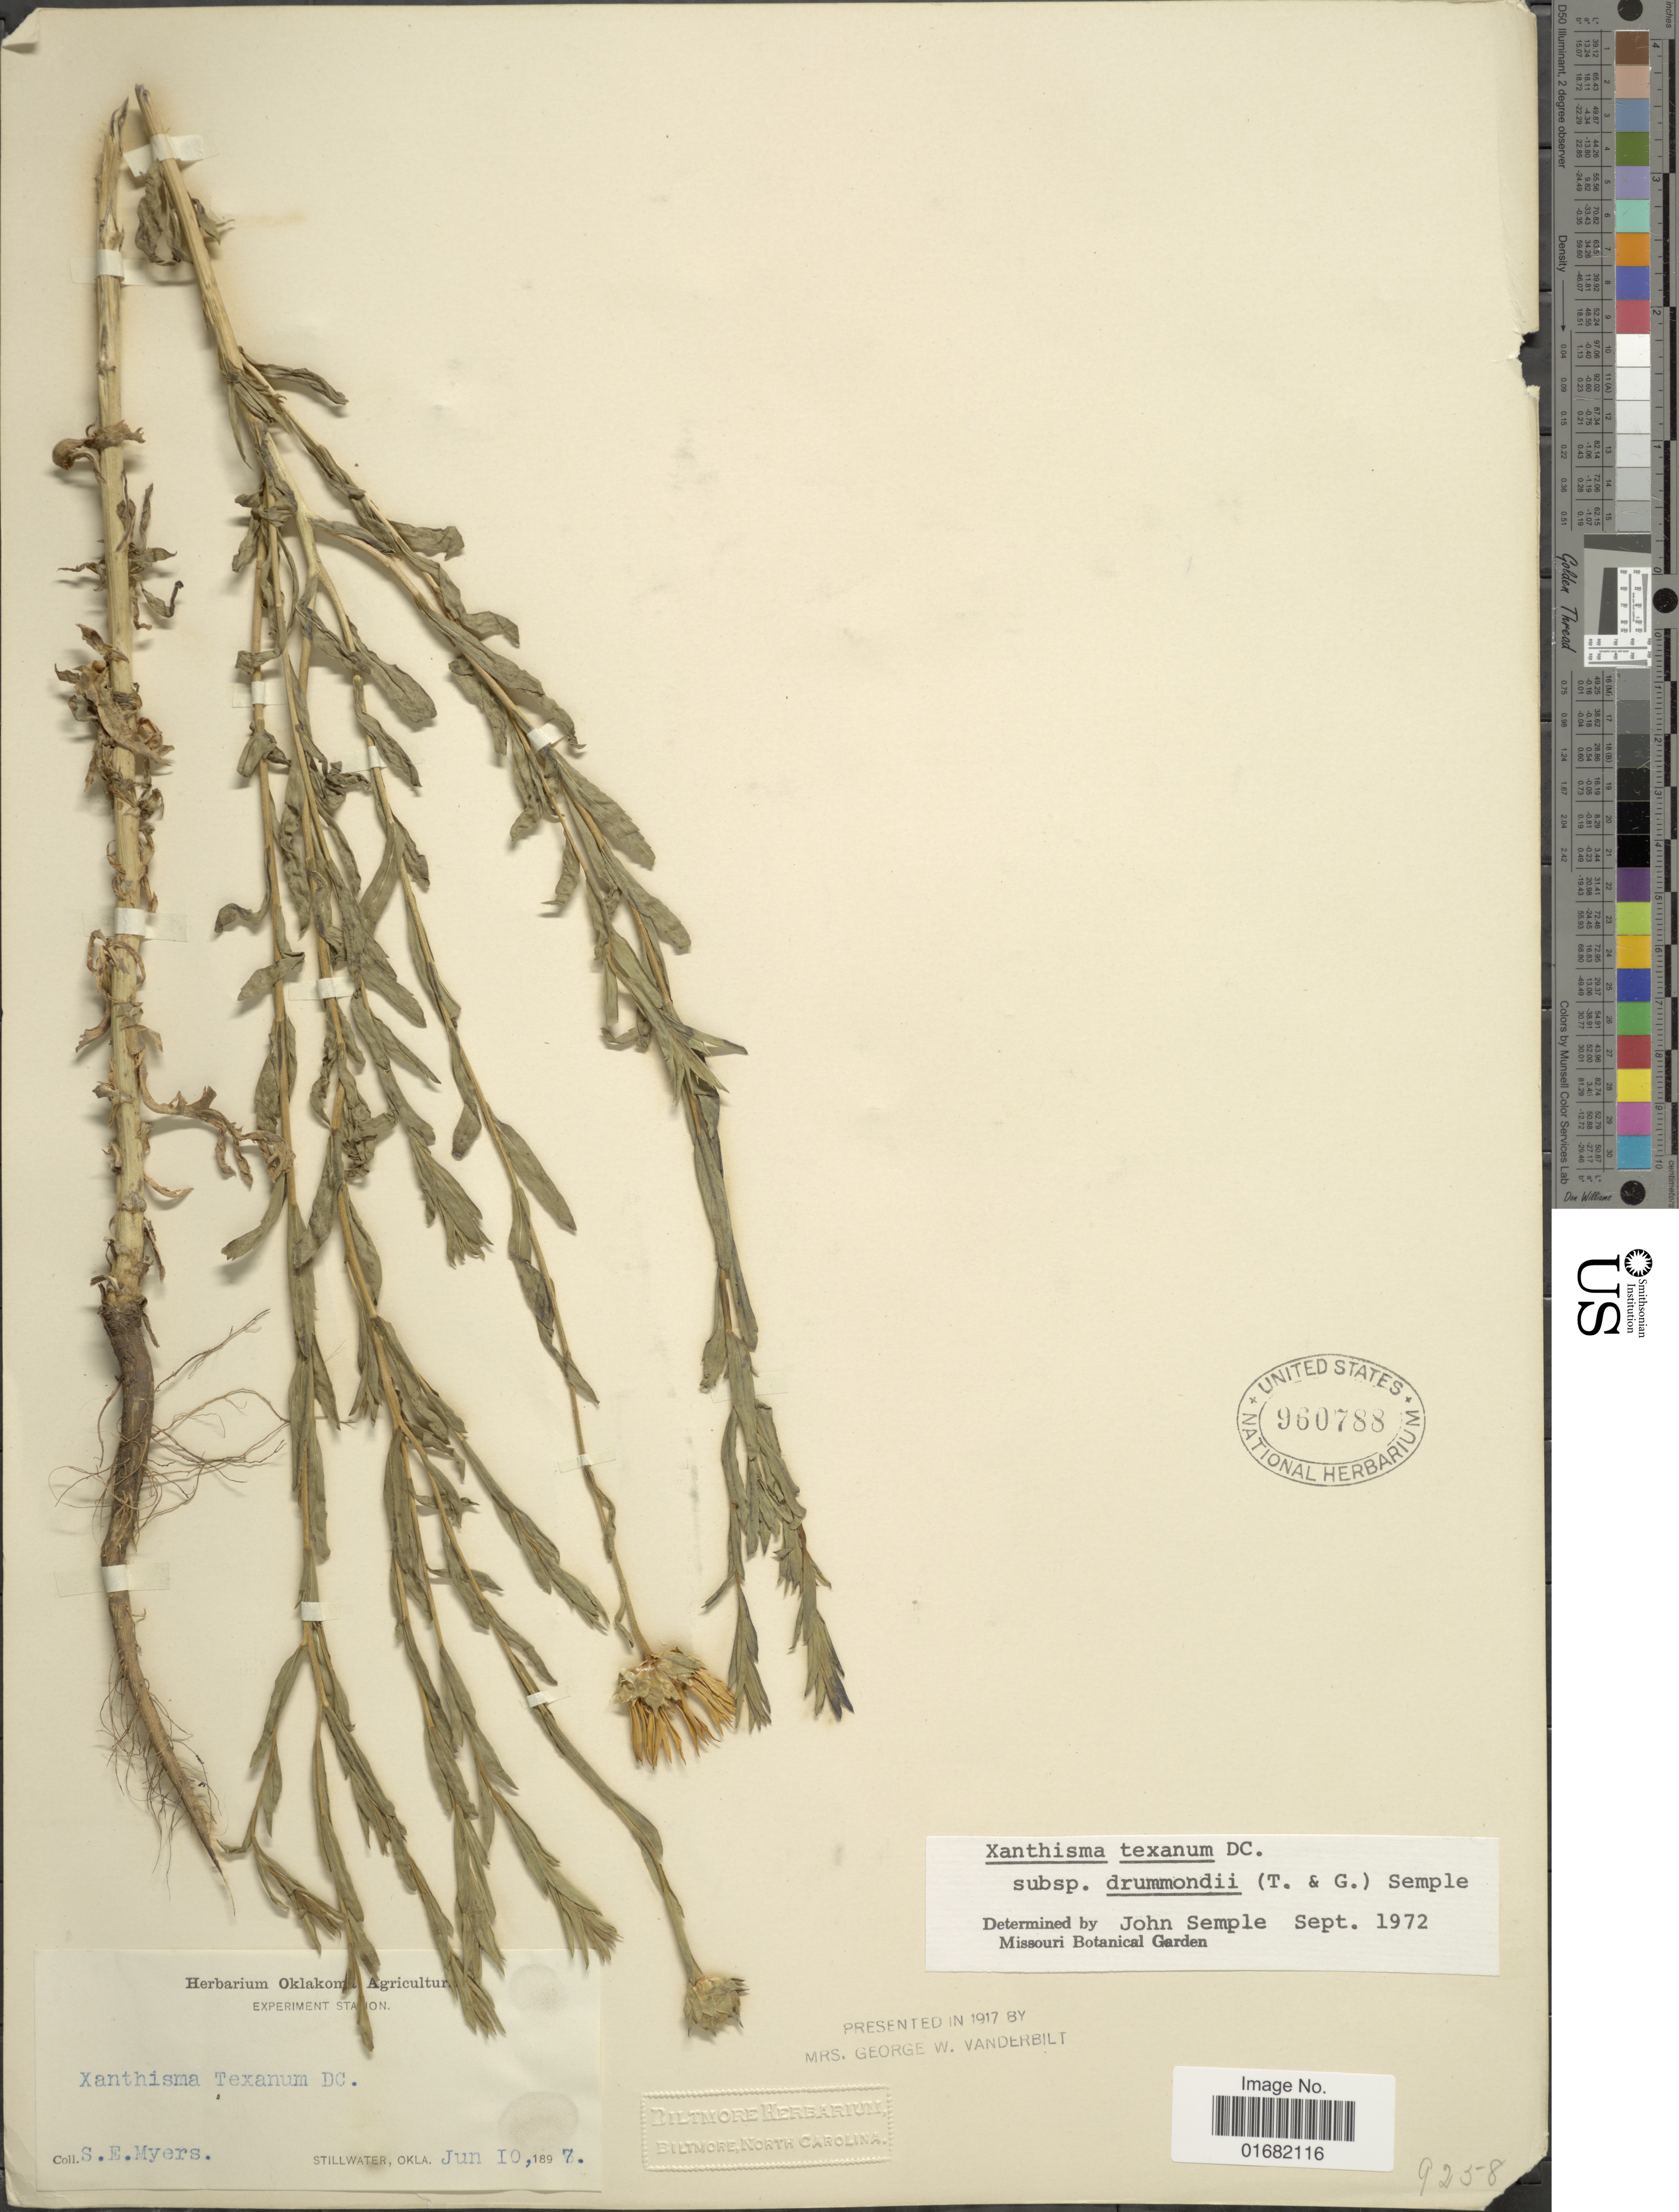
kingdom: Plantae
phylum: Tracheophyta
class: Magnoliopsida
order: Asterales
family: Asteraceae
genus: Xanthisma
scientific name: Xanthisma texanum subsp. drummondii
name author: (Torr. & A. Gray) Semple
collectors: S. Myers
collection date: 1897-06-10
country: United States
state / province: Oklahoma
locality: Stillwater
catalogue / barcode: US 960788